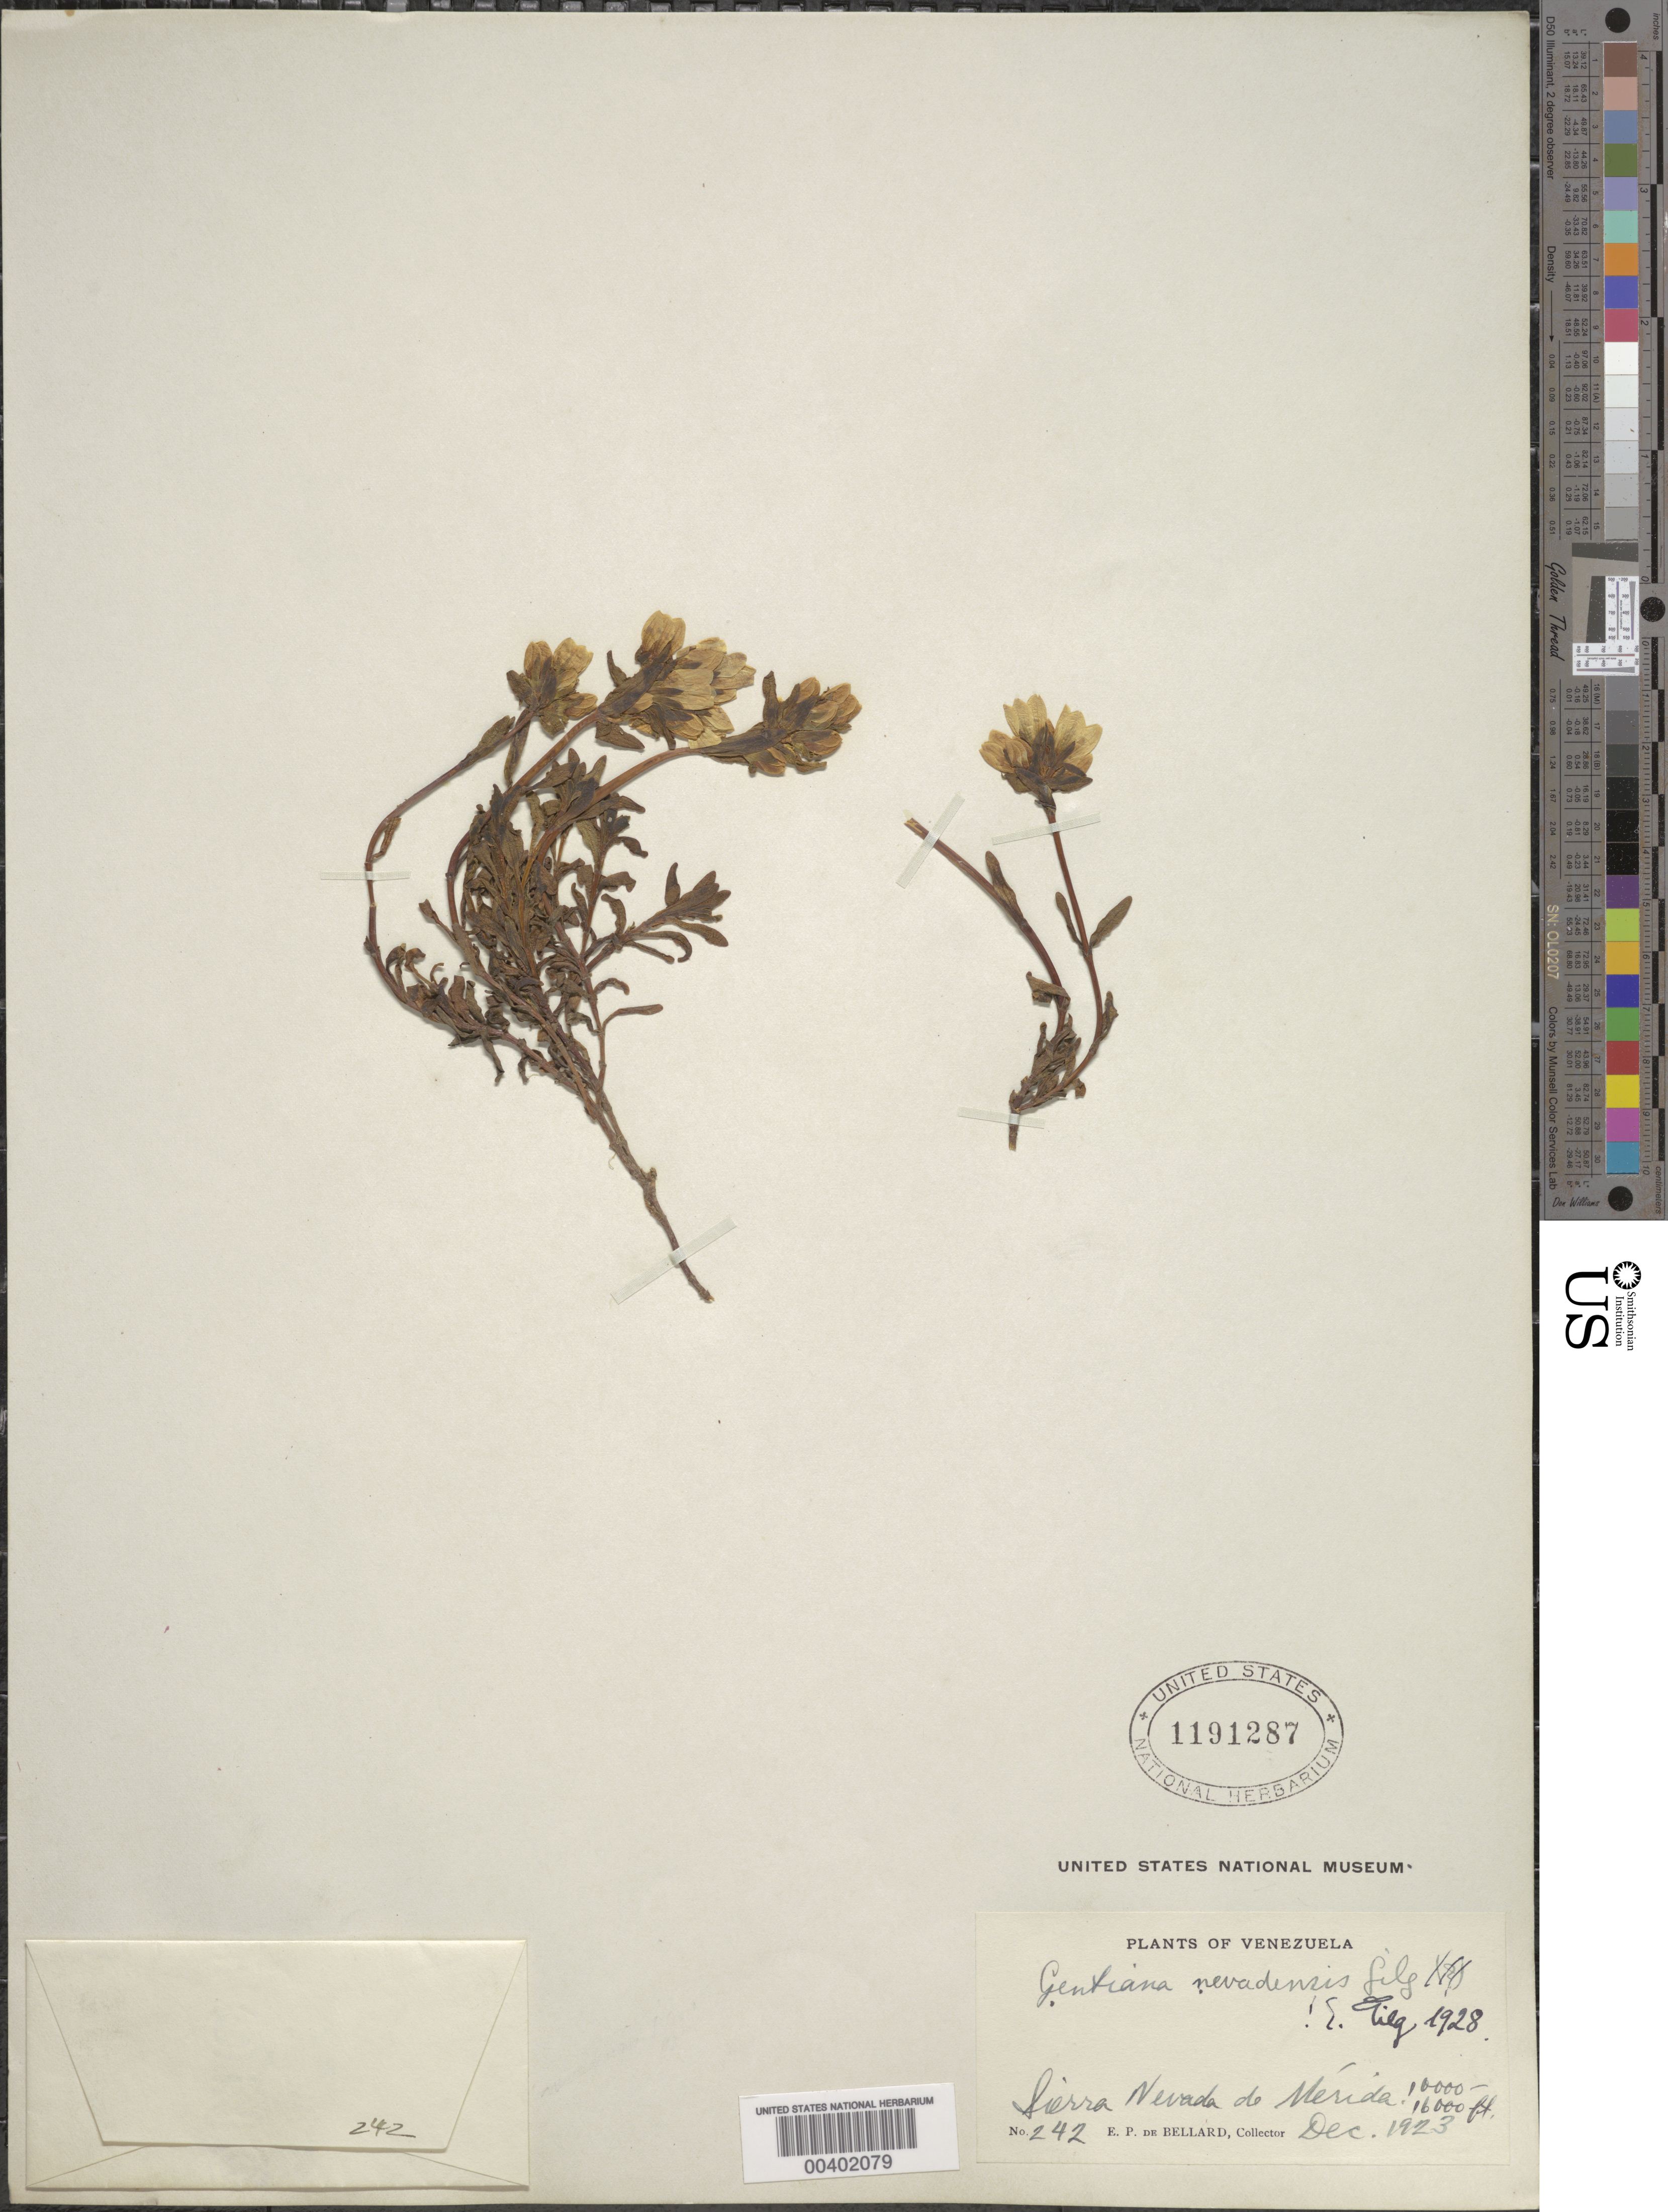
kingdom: Plantae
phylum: Tracheophyta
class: Magnoliopsida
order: Gentianales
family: Gentianaceae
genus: Gentianella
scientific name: Gentianella nevadensis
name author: (Gilg) Waever & Wüdenberg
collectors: E. de Bellard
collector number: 242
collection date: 1923-12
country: Venezuela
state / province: Mérida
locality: Sierra Nevada de Mérida.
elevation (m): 3048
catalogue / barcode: US 1191287